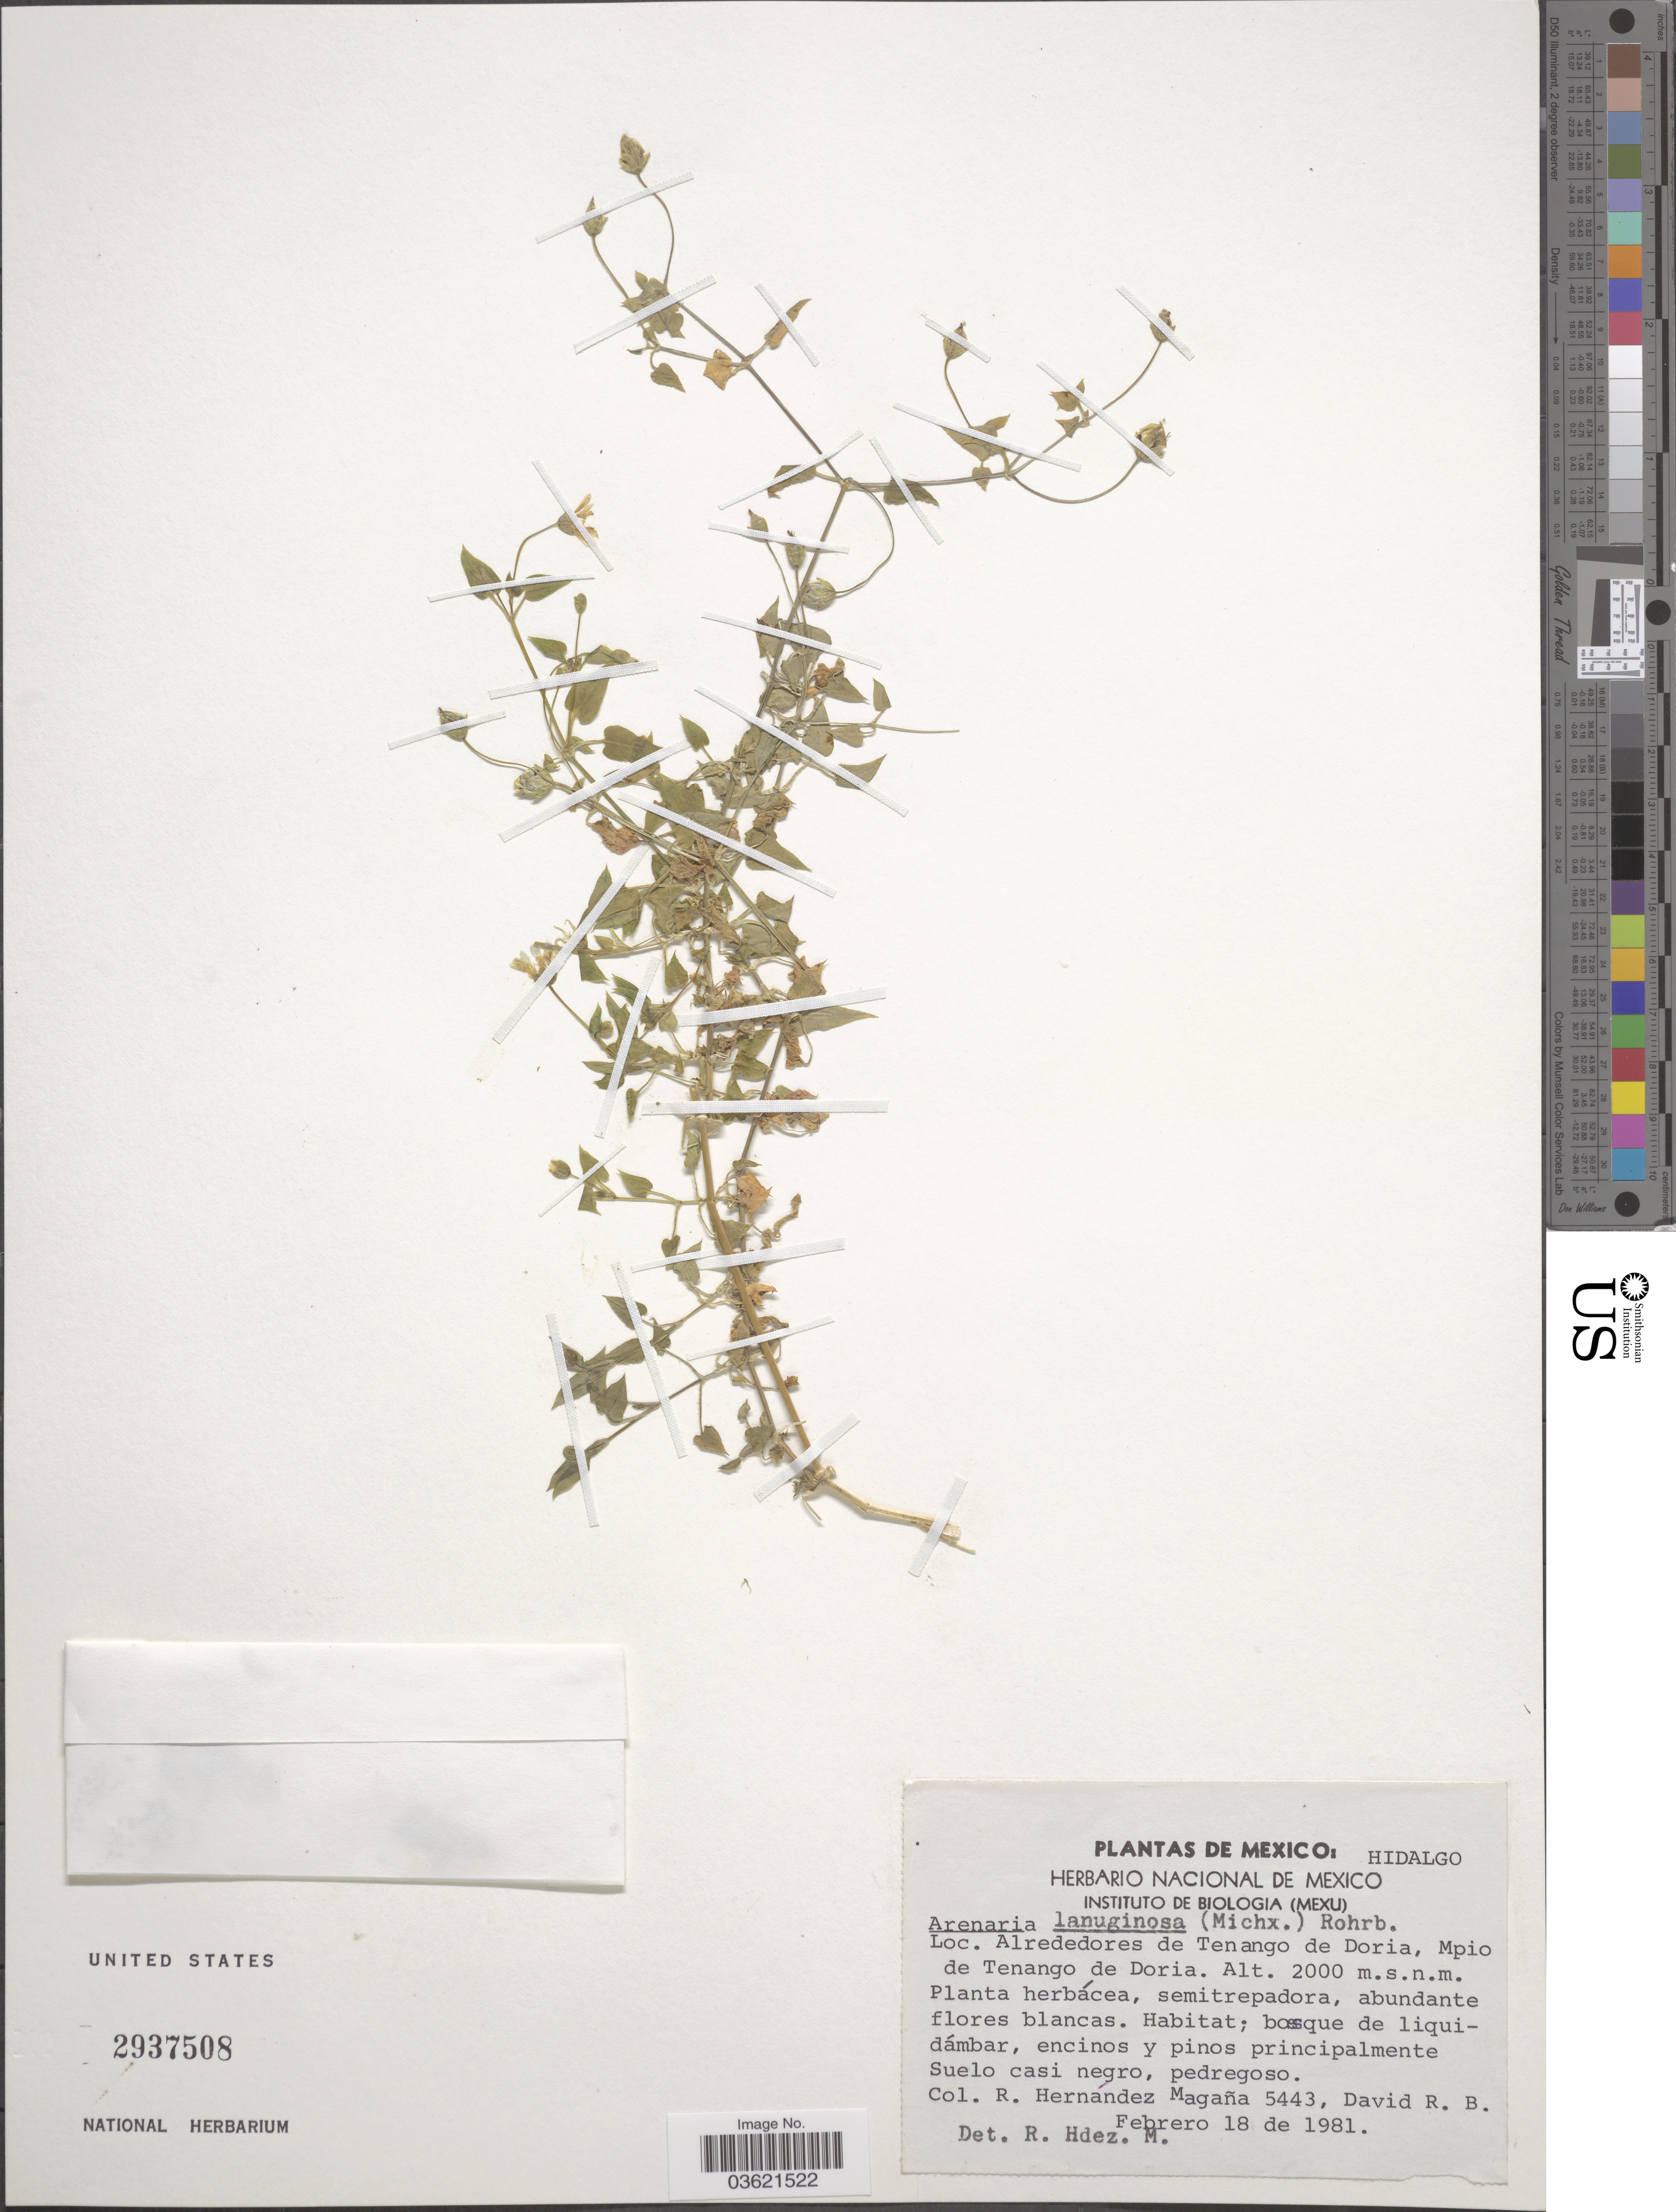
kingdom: Plantae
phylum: Tracheophyta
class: Magnoliopsida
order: Caryophyllales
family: Caryophyllaceae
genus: Arenaria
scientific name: Arenaria lanuginosa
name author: (Michx.) Rohrb.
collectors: R. Hernández-M. & R. David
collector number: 5443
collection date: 1981-02-18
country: Mexico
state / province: Hidalgo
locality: Alrededores de Tenango de Doria, Mpio de Tenango de Doria.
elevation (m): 2000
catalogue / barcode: US 2937508